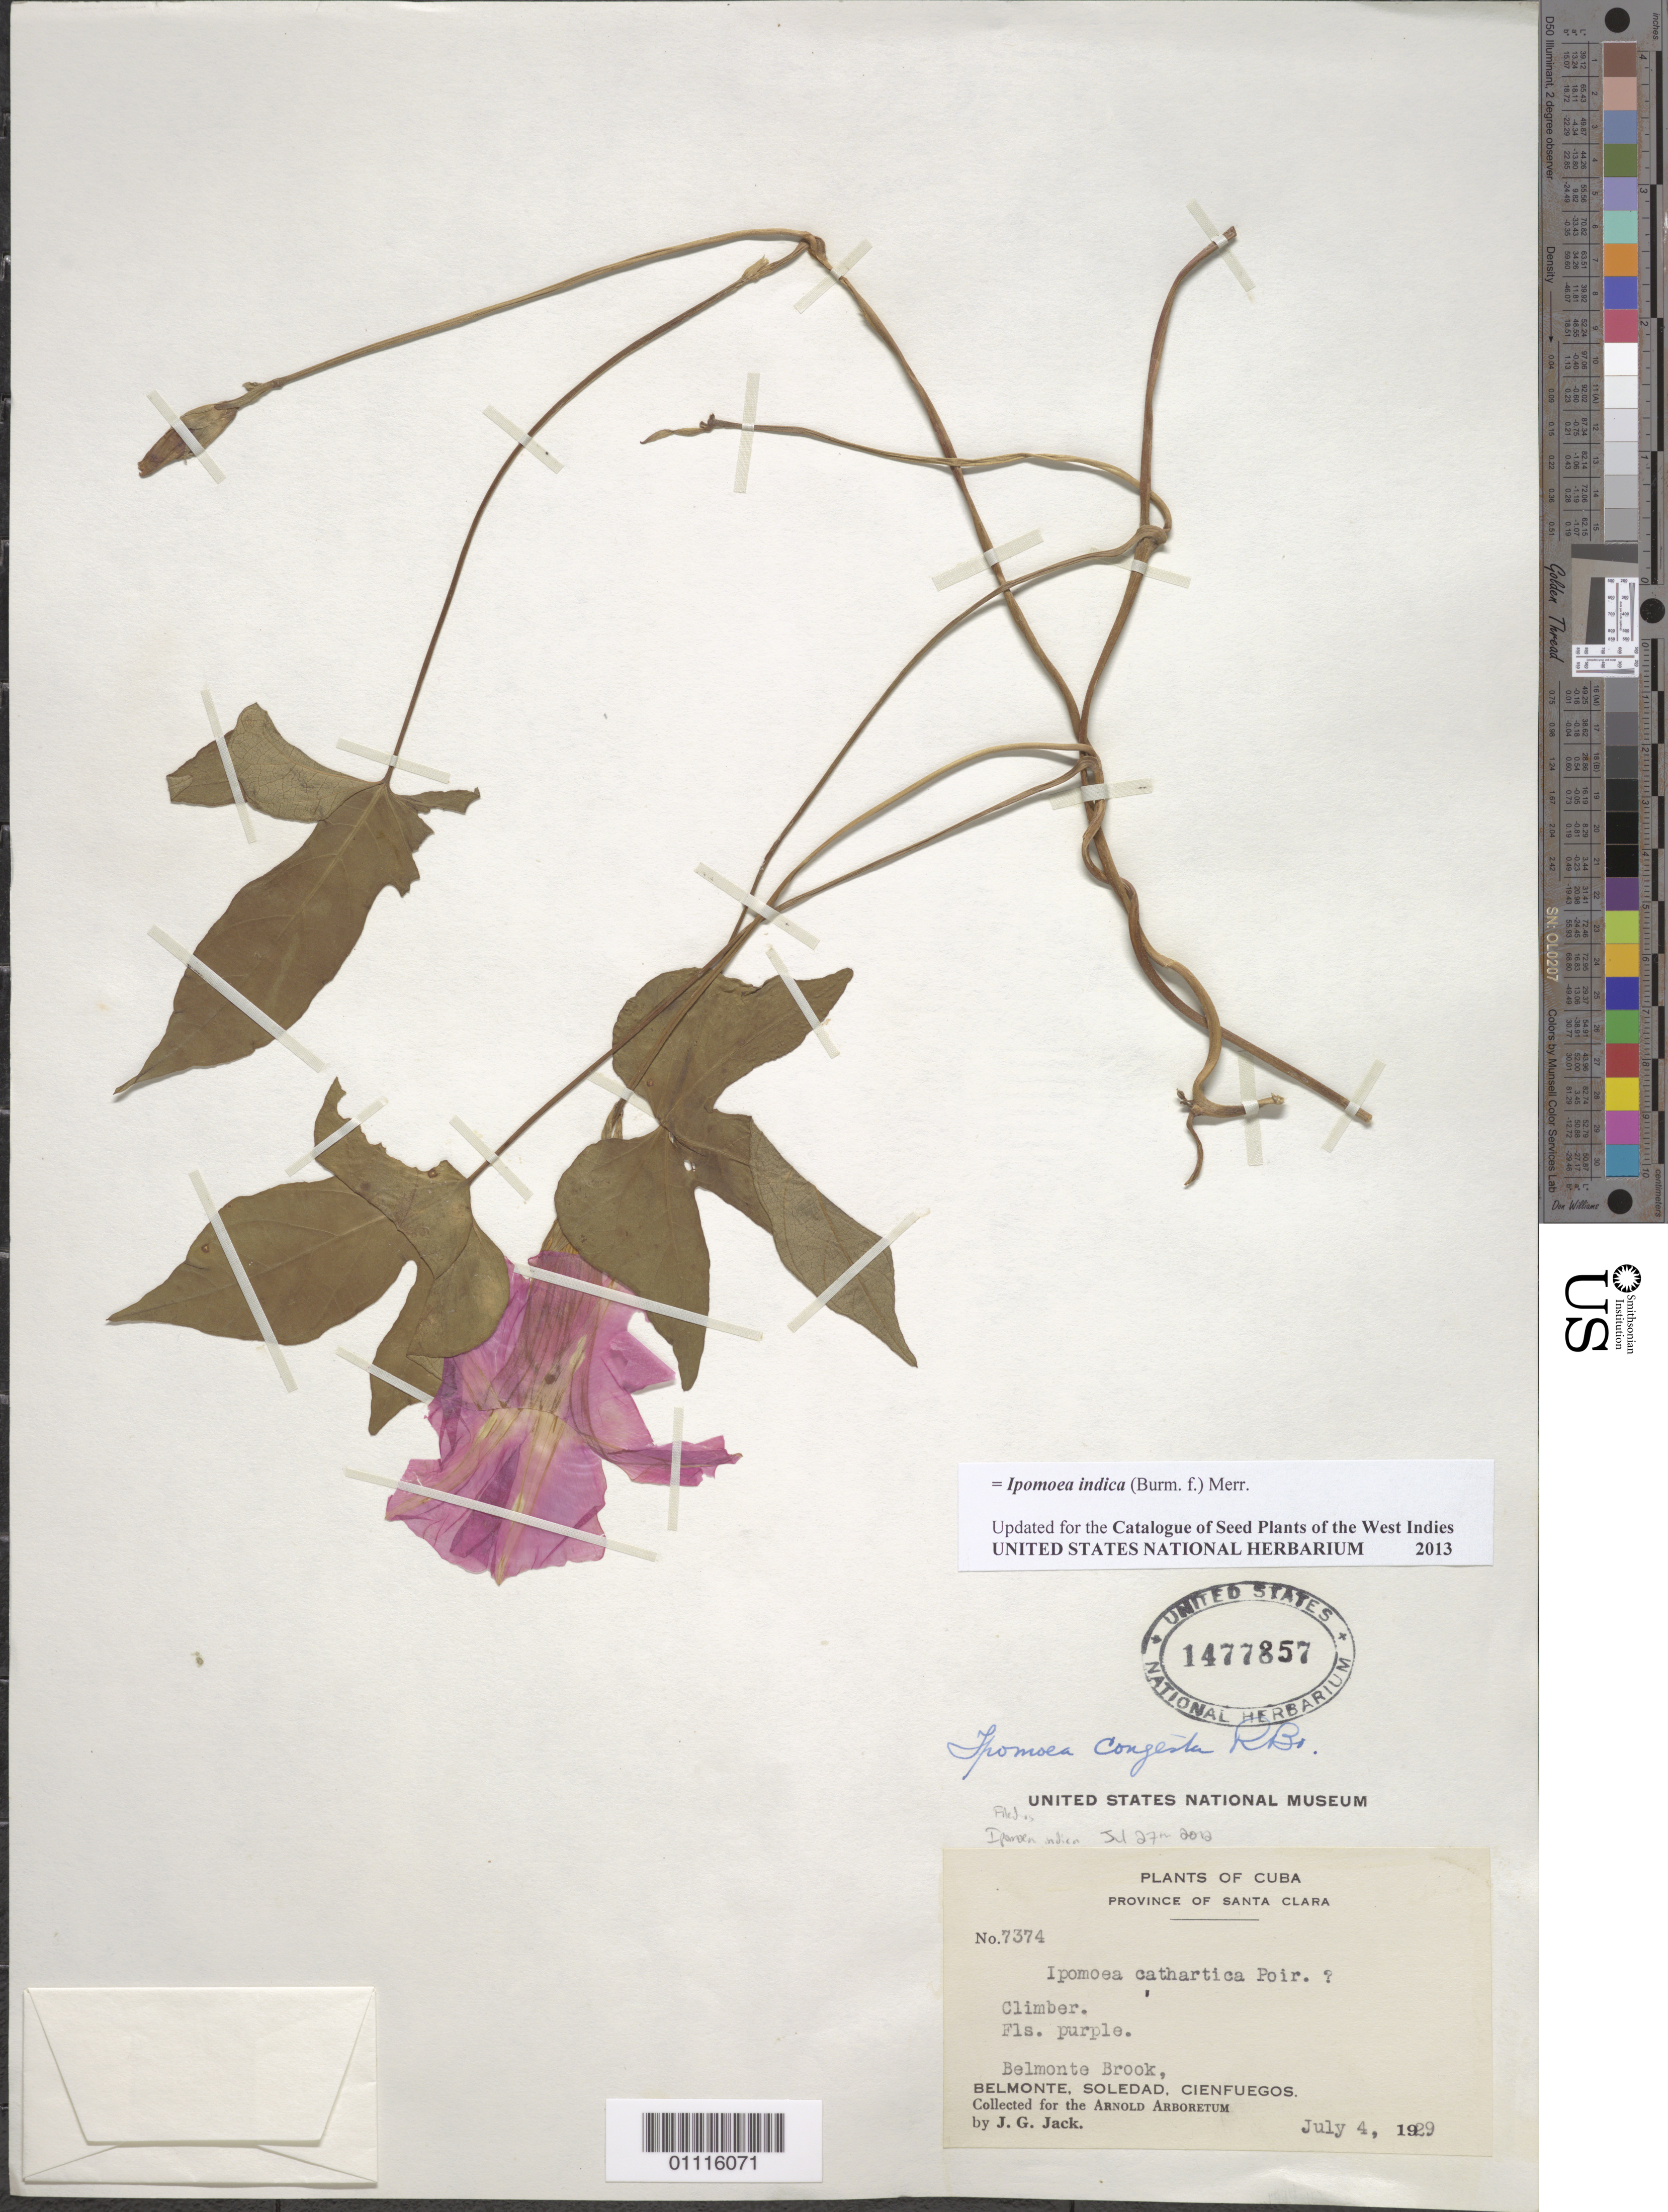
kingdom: Plantae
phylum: Tracheophyta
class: Magnoliopsida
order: Solanales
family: Convolvulaceae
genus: Ipomoea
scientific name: Ipomoea indica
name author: (Burm.) Merr.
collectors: J. G. Jack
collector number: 7374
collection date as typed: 04 Jul 1929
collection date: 1929-07-04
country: Cuba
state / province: Cienfuegos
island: Cuba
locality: Belmonte Brook, Belmonte, Soledad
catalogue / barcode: US 1477857